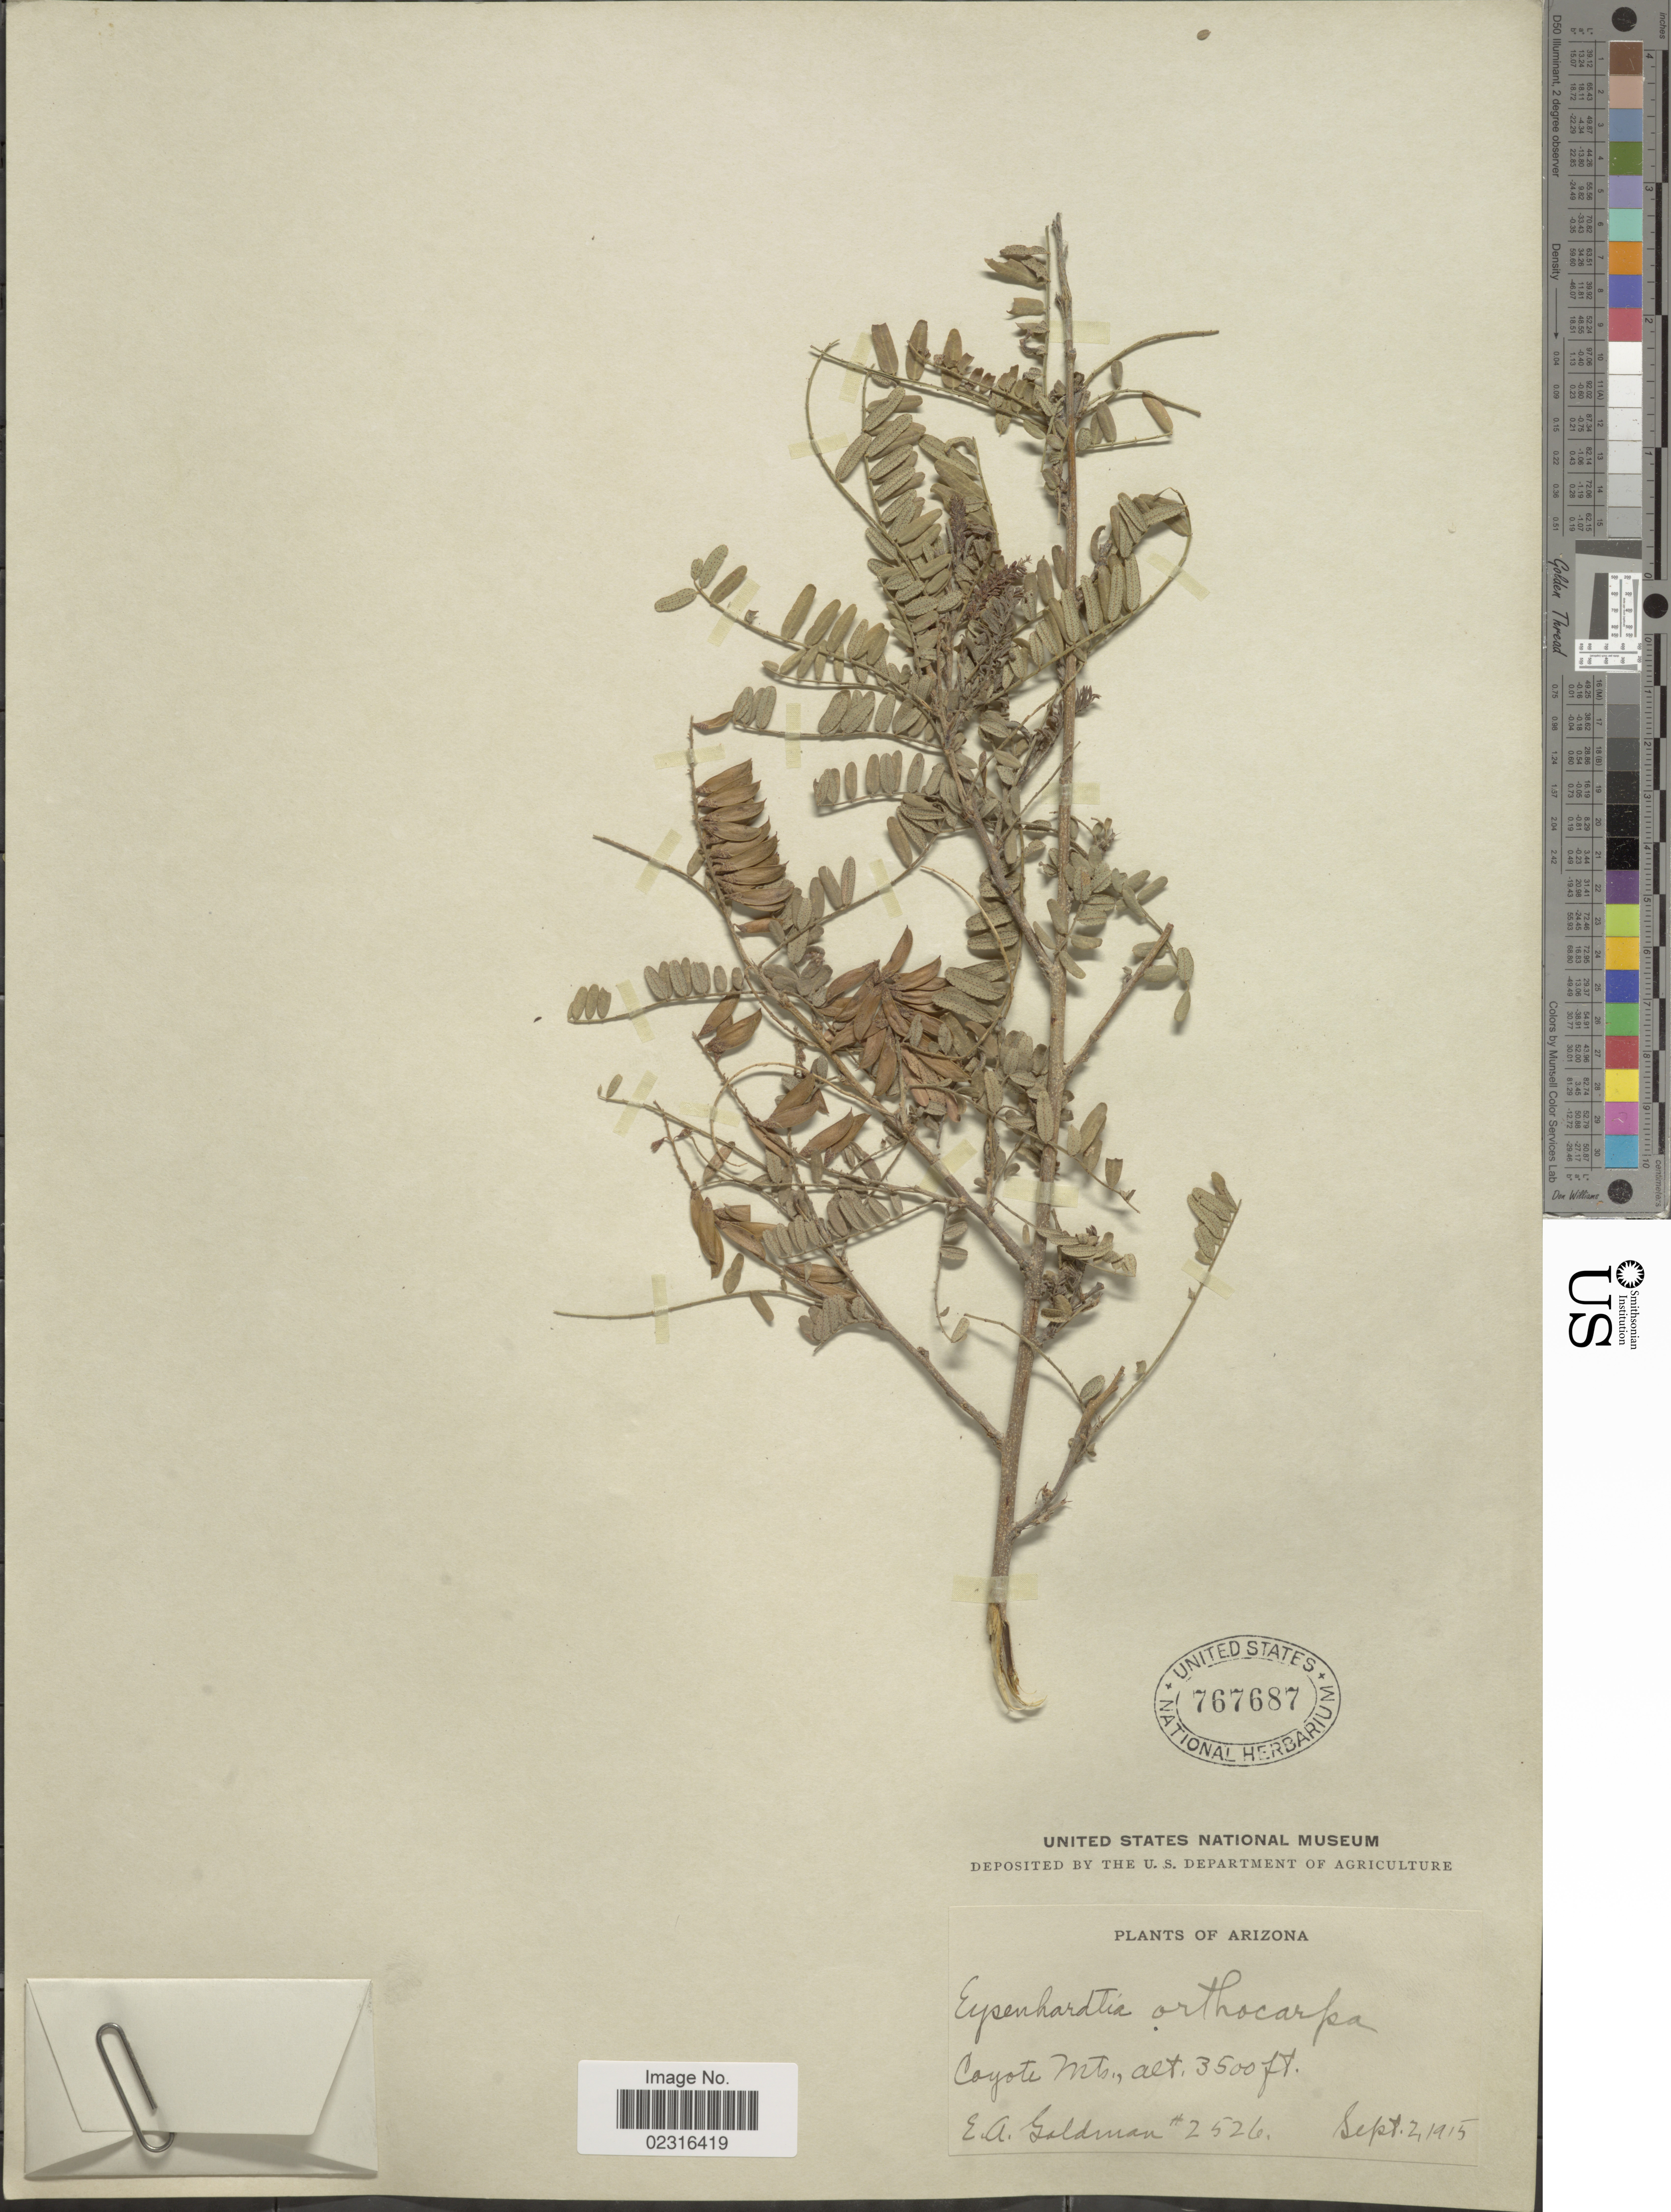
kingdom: Plantae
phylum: Tracheophyta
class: Magnoliopsida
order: Fabales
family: Fabaceae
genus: Eysenhardtia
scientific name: Eysenhardtia orthocarpa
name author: (A. Gray) S. Watson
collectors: E. A. Goldman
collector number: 2526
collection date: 1915-09-02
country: United States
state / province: Arizona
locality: Coyote Mts.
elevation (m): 1067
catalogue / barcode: US 767687